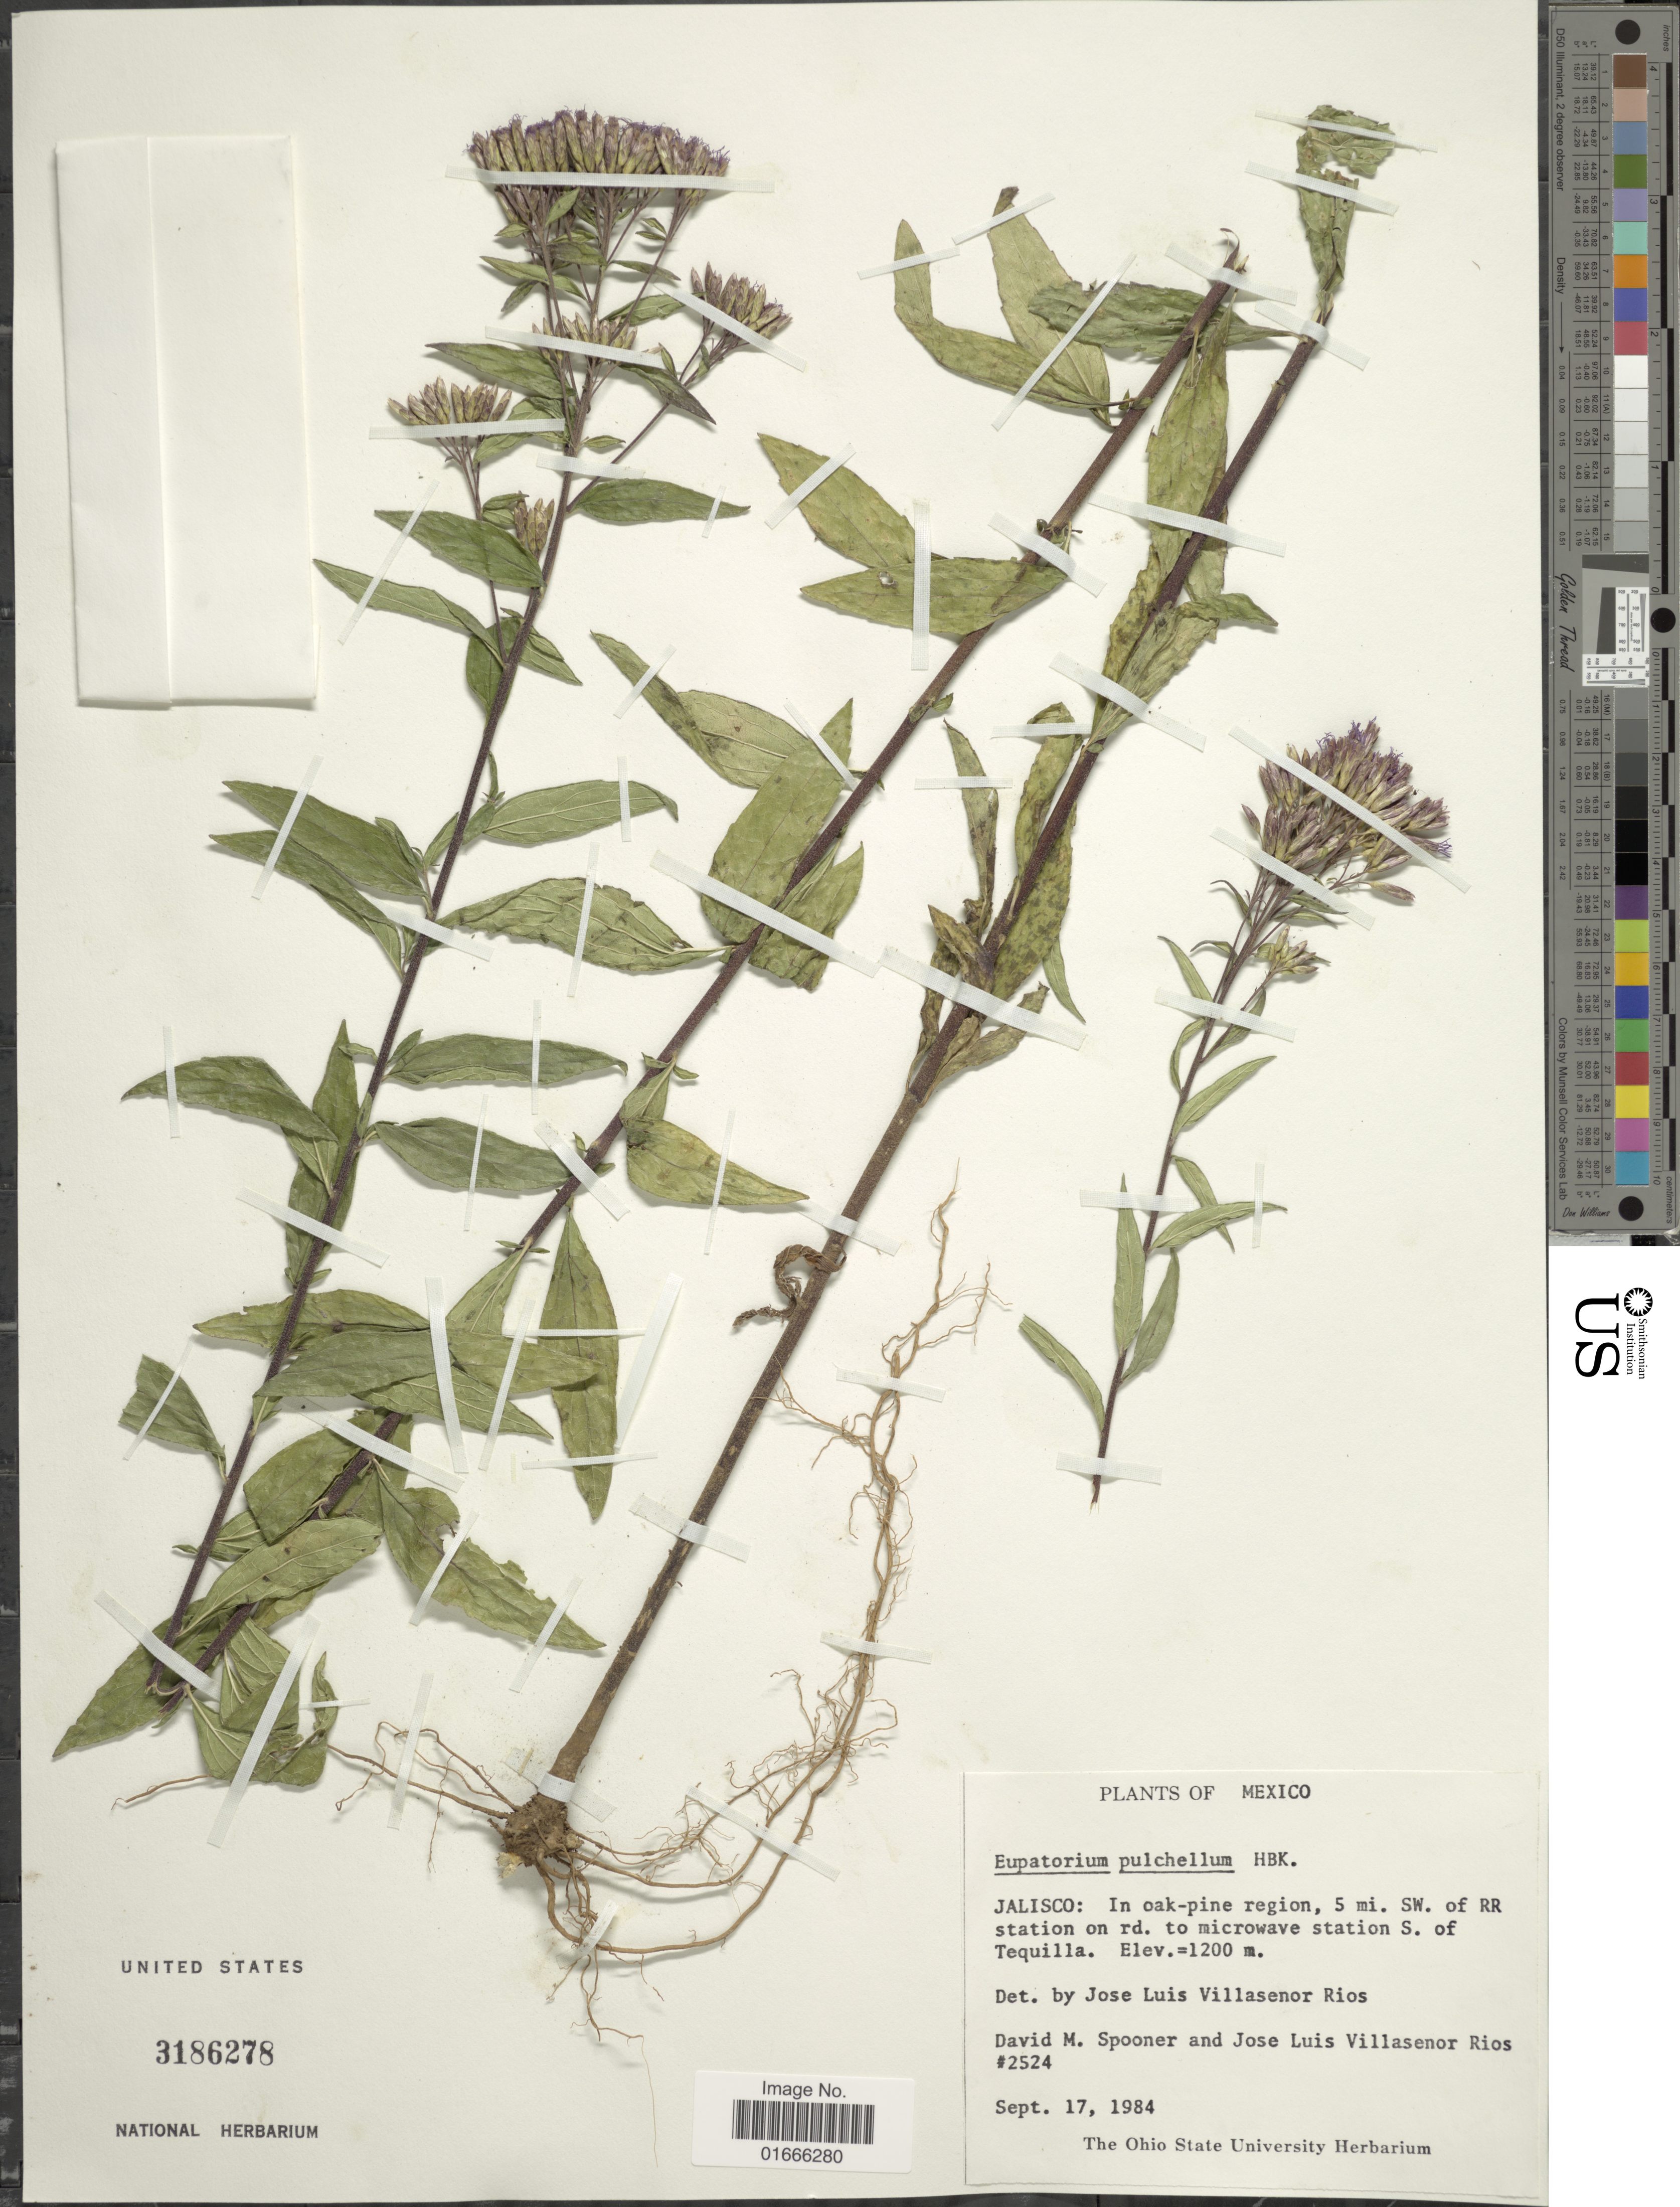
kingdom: Plantae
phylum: Tracheophyta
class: Magnoliopsida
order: Asterales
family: Asteraceae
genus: Chromolaena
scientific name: Chromolaena pulchella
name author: (Kunth) R.M. King & H. Rob.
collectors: D. Spooner & J. L. Villasenor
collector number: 2524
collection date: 1984-09-17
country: Mexico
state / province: Jalisco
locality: In oak - pine region, 5 mi SW of RR station on rd, to microwave station S of Tequilla.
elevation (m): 1200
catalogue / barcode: US 3186278